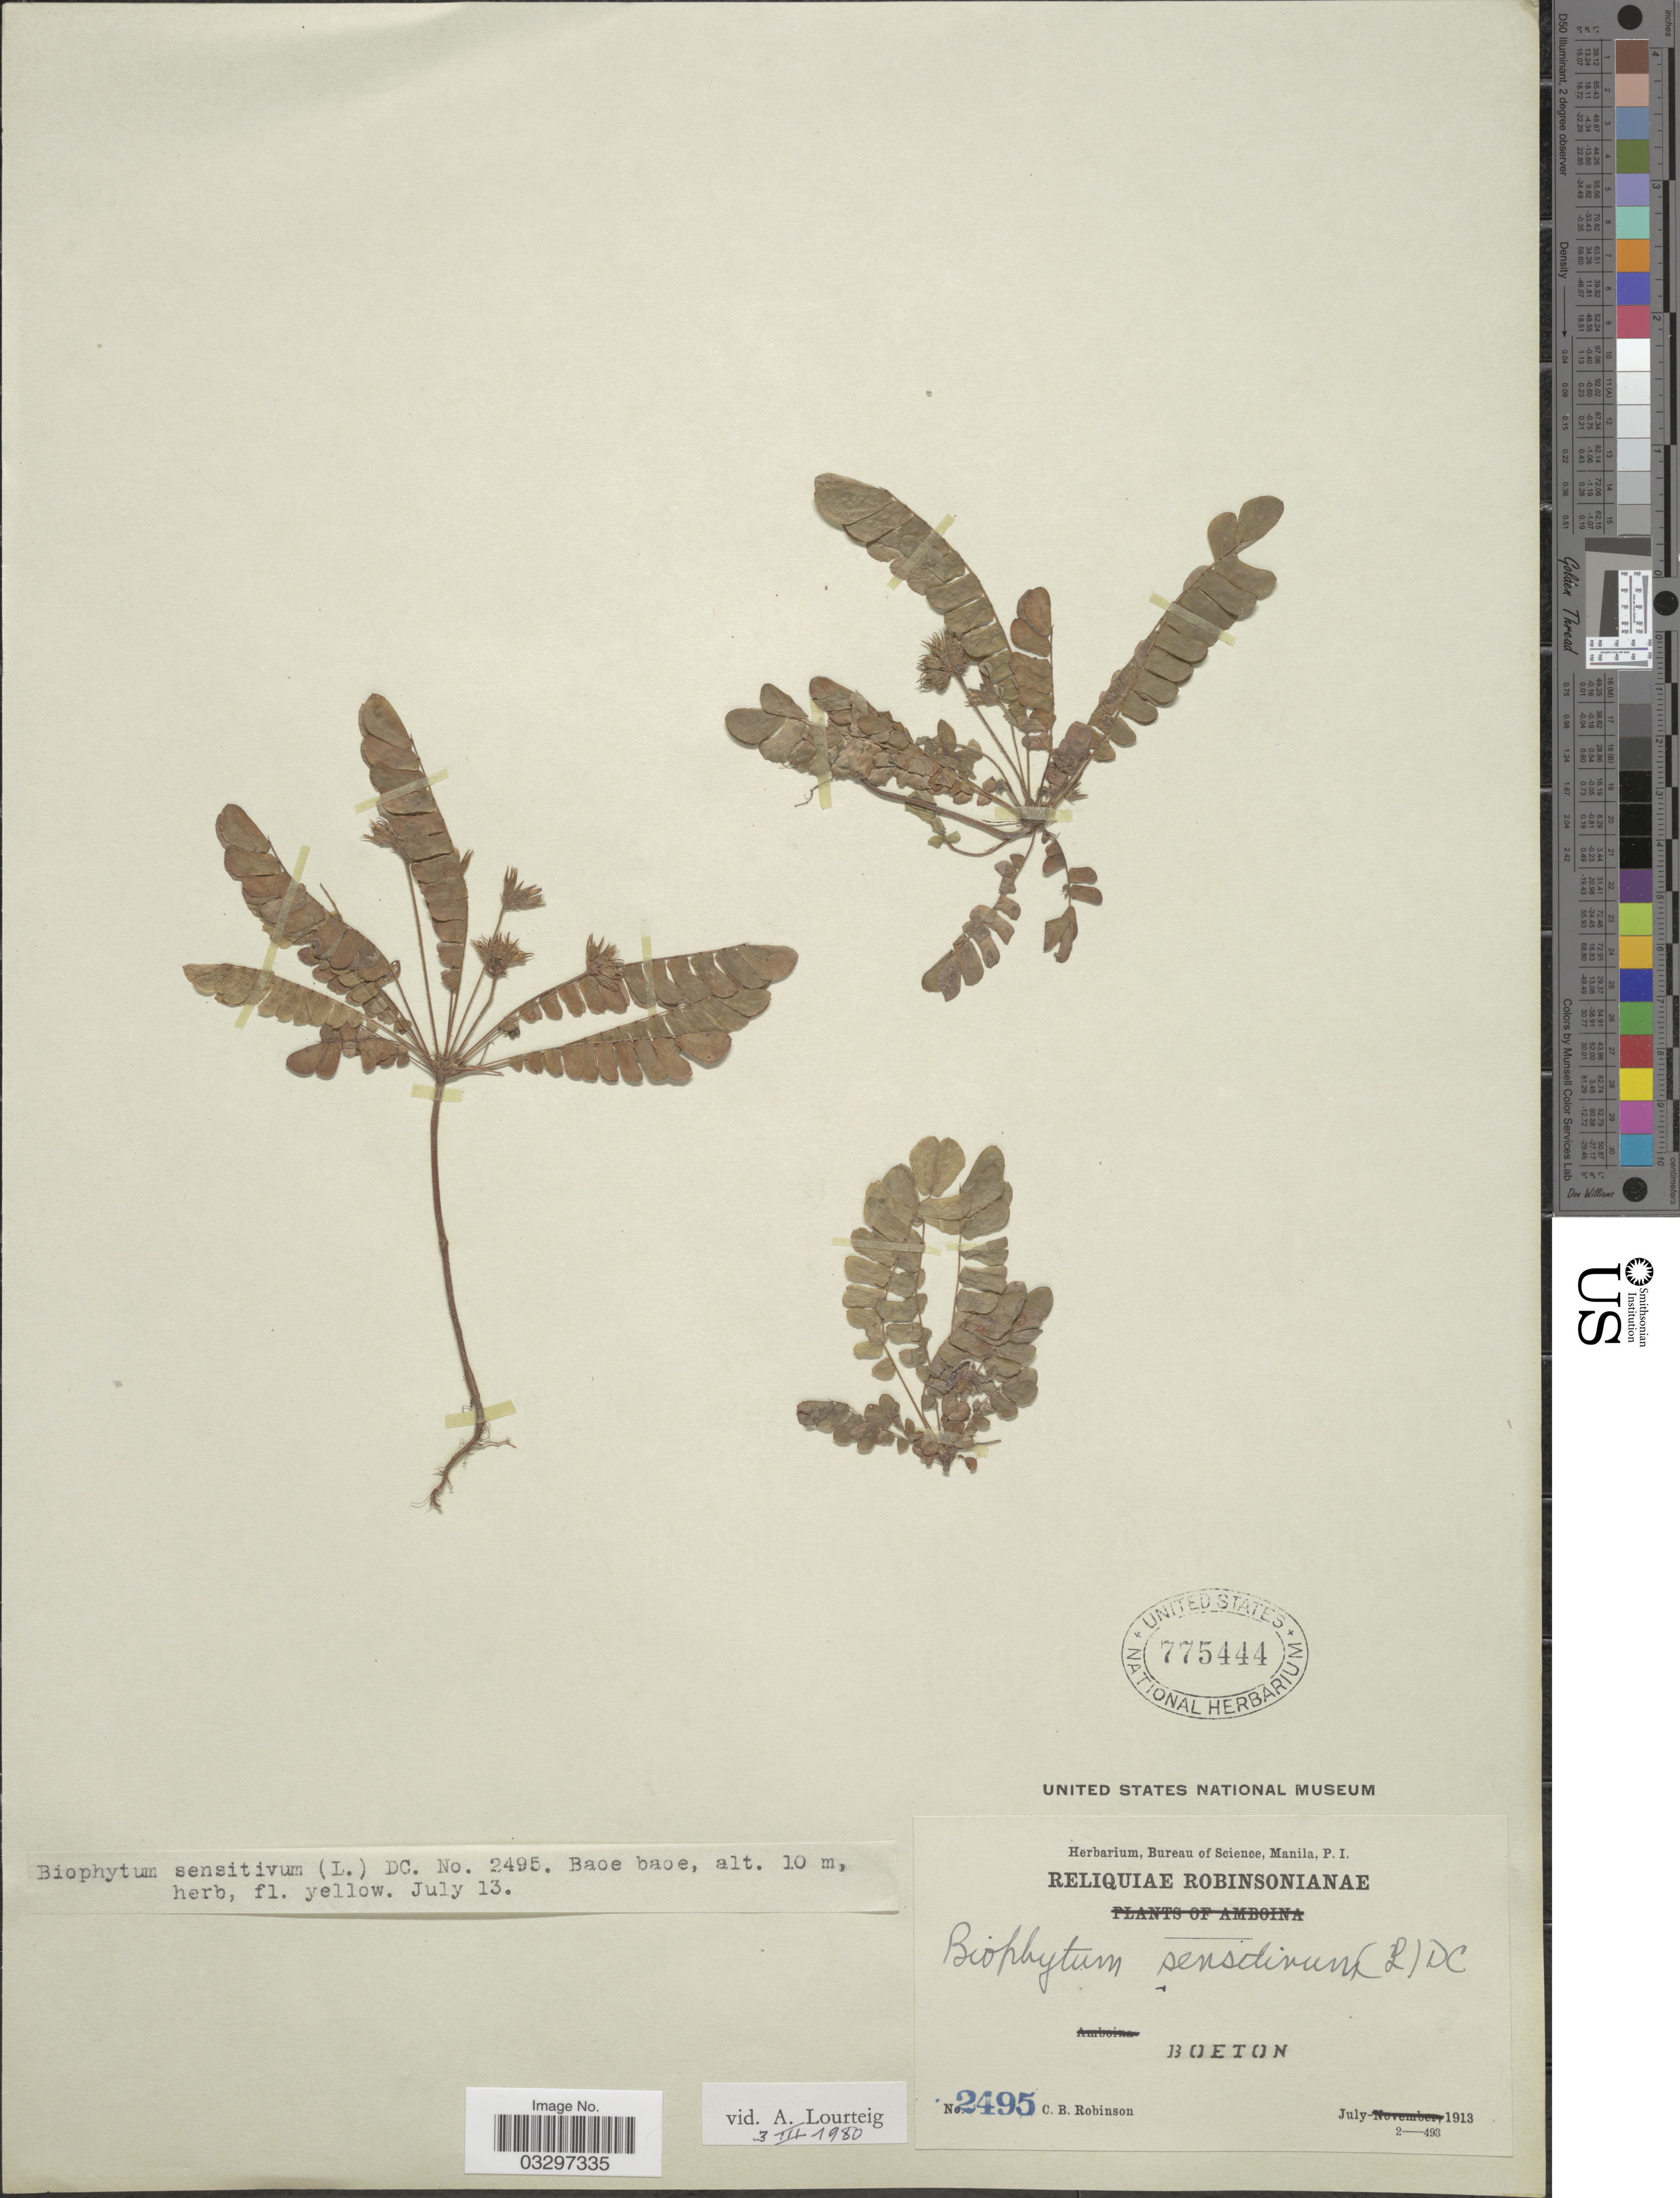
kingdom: Plantae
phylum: Tracheophyta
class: Magnoliopsida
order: Oxalidales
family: Oxalidaceae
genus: Biophytum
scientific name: Biophytum sensitivum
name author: (L.) DC.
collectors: C. Robinson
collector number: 2495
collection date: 1913-07-13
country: Indonesia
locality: Baoe baoe. Boeton.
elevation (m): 10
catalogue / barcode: US 775444